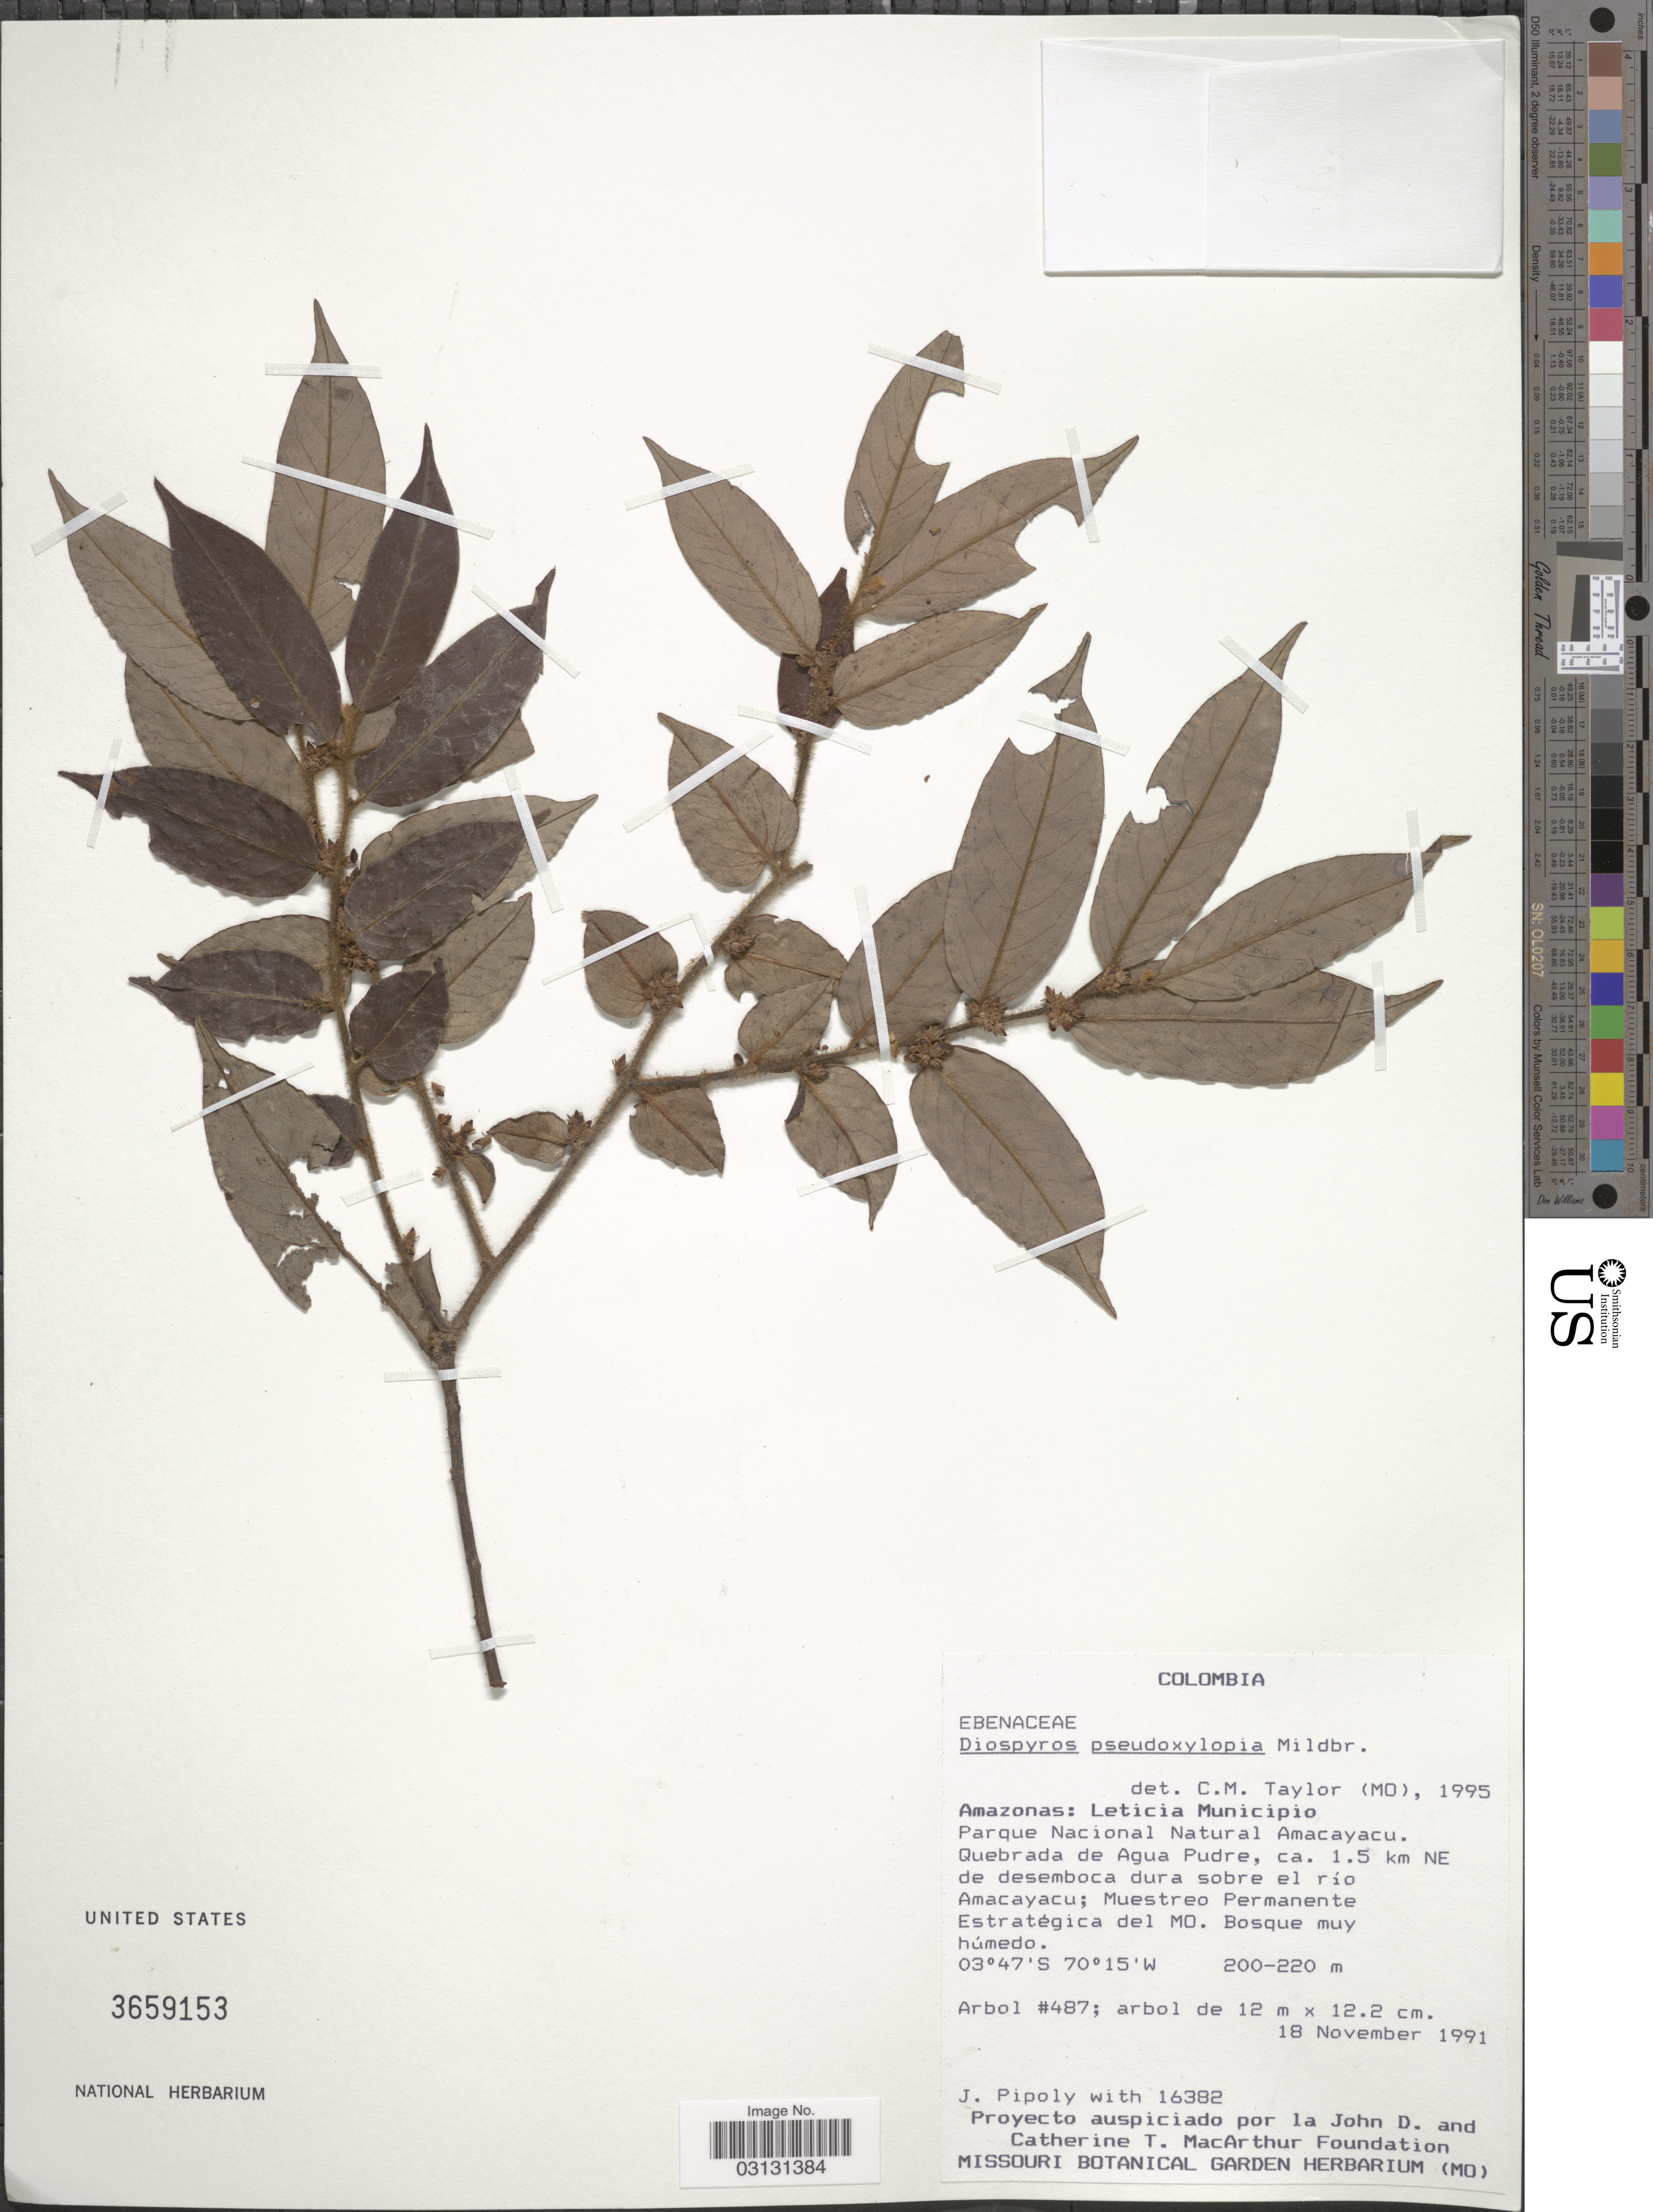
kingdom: Plantae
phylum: Tracheophyta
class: Magnoliopsida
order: Ericales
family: Ebenaceae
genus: Diospyros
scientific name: Diospyros pseudoxylopia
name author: Mildbr.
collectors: J. J. Pipoly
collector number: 16382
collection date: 1991-11-18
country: Colombia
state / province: Amazônas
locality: Leticia Municipio. Parque Nacional Natural Amacayacu. Quebrada de Agua Pudre, ca. 1.5 km NE de desemboca dura sobre el río Amacayacu; Muestreo Permanente Estratégica del MO.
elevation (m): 200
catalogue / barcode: US 3659153